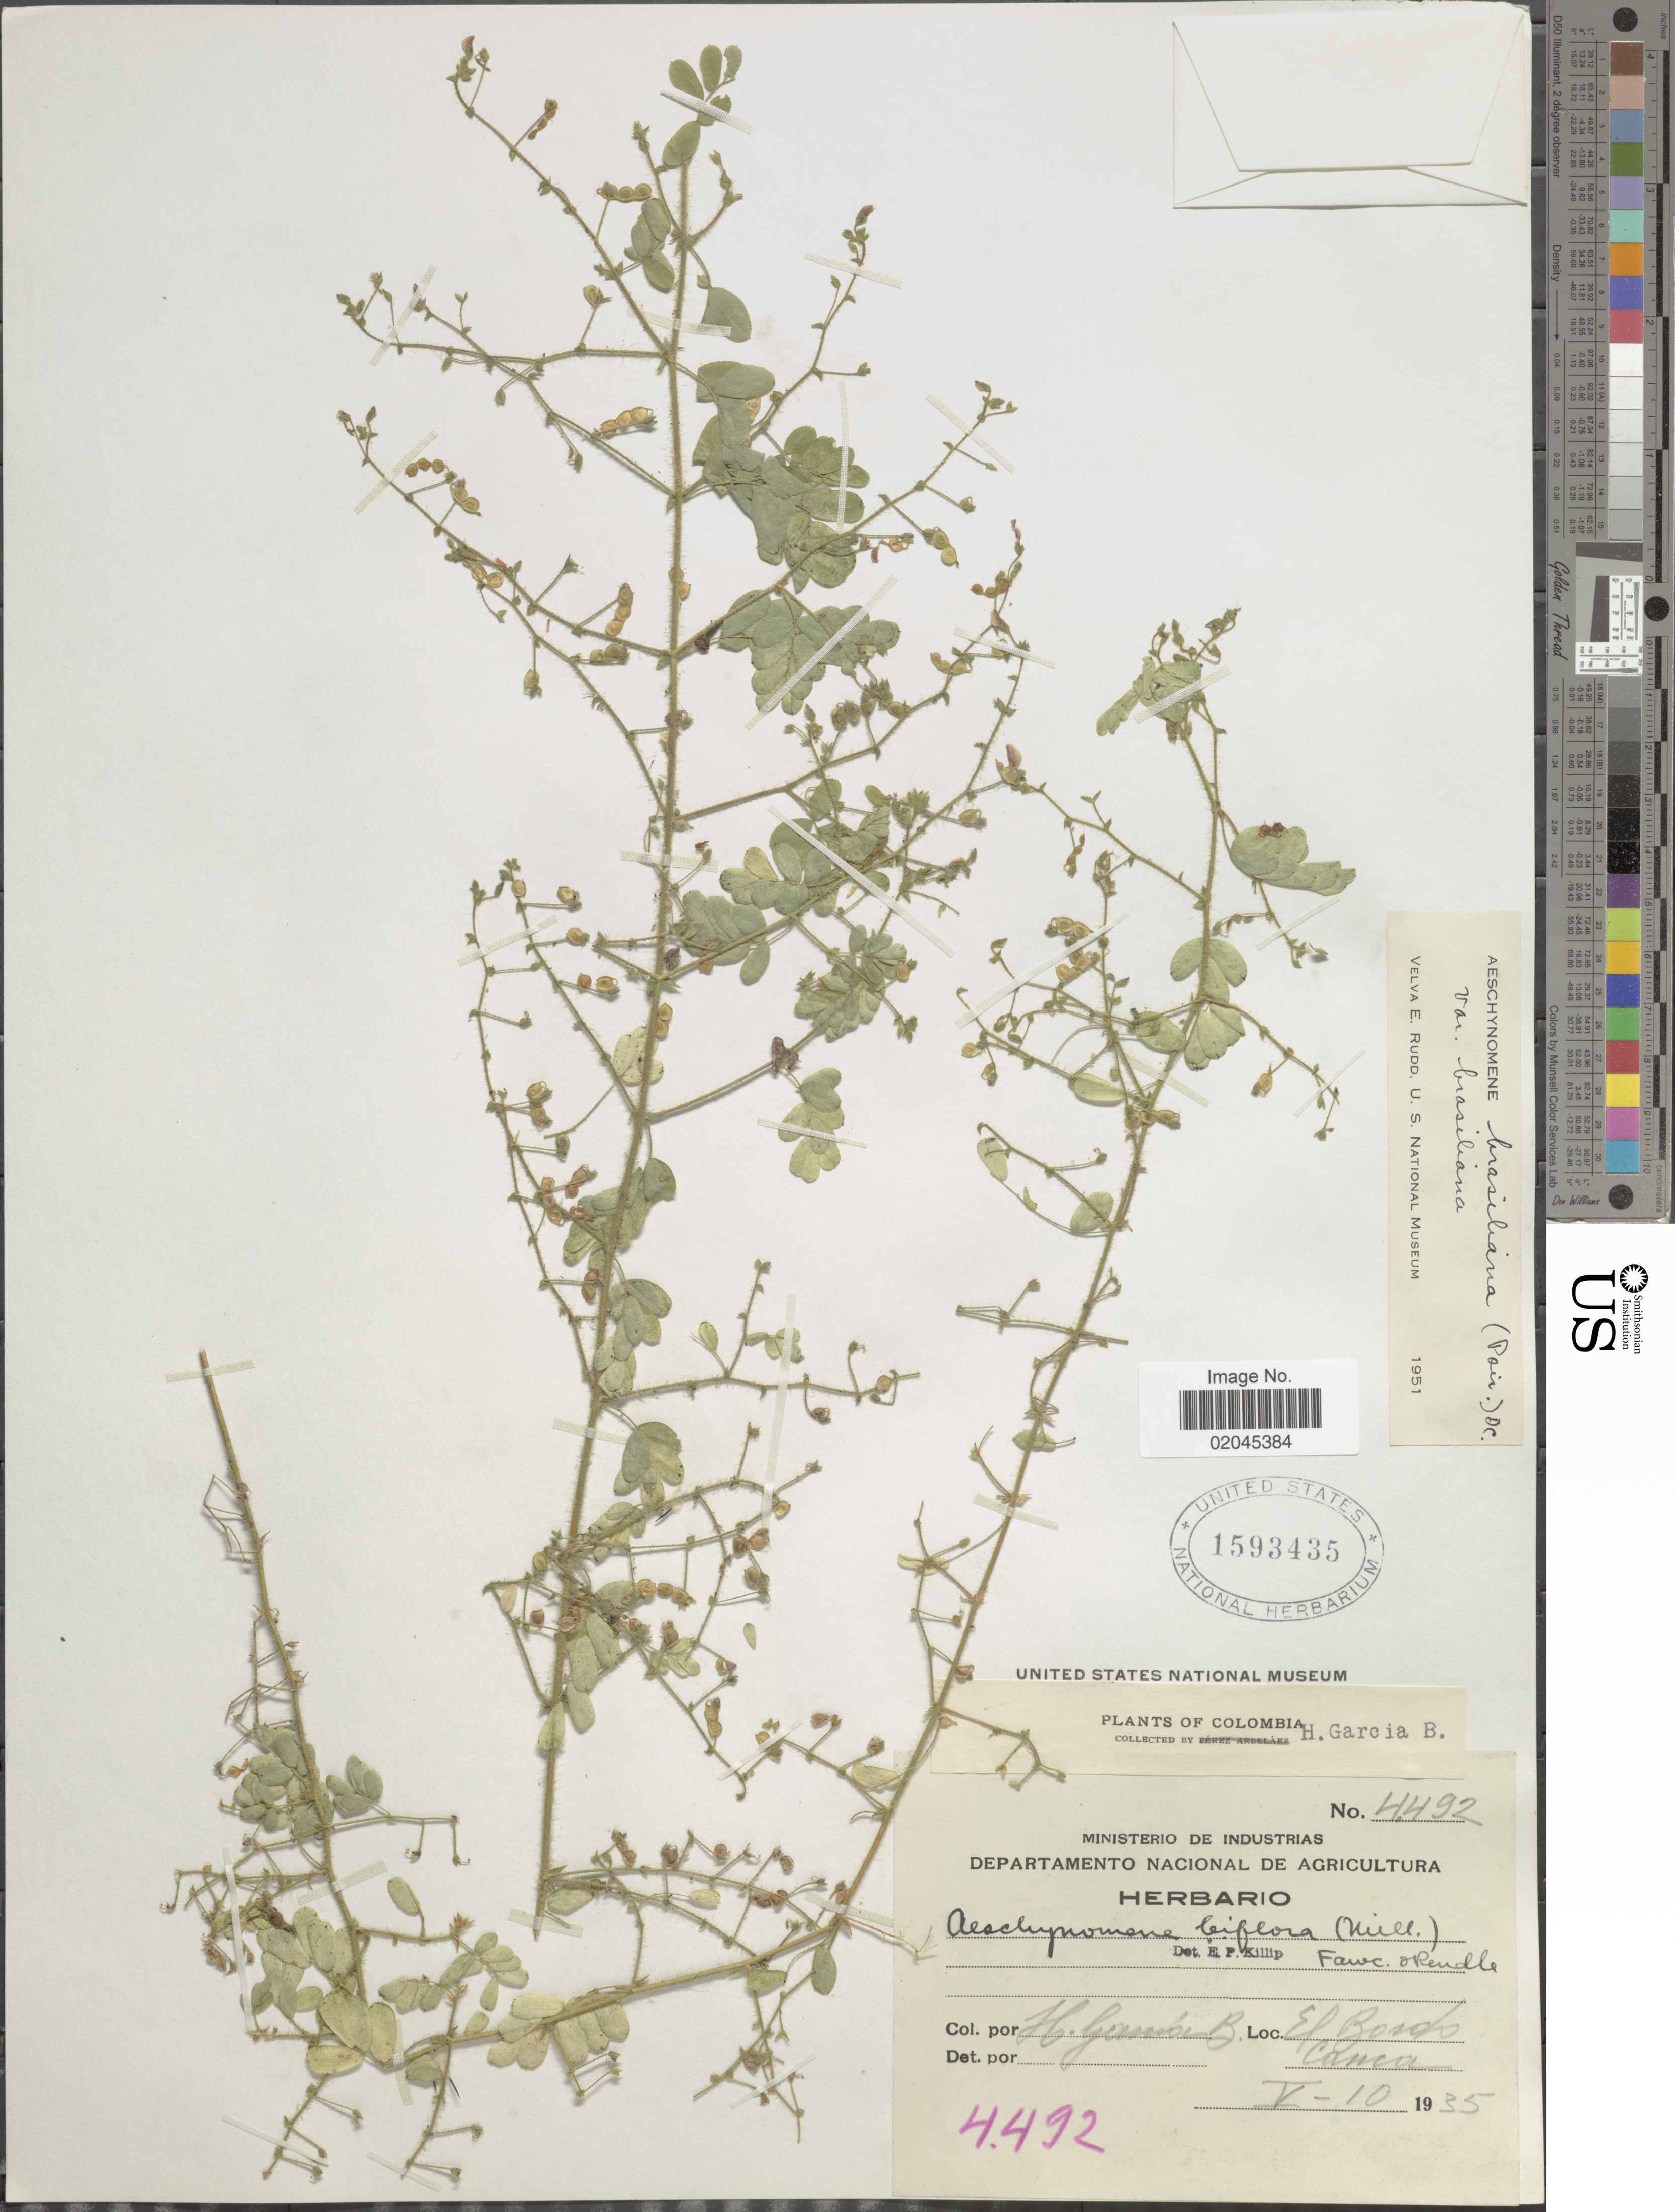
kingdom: Plantae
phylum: Tracheophyta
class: Magnoliopsida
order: Fabales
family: Fabaceae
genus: Aeschynomene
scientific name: Aeschynomene brasiliana var. brasiliana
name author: (Poir.) DC.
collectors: H. García Barriga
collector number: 4492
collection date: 1935-05-10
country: Colombia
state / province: Cauca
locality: El Bords, Cauca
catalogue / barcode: US 1593435